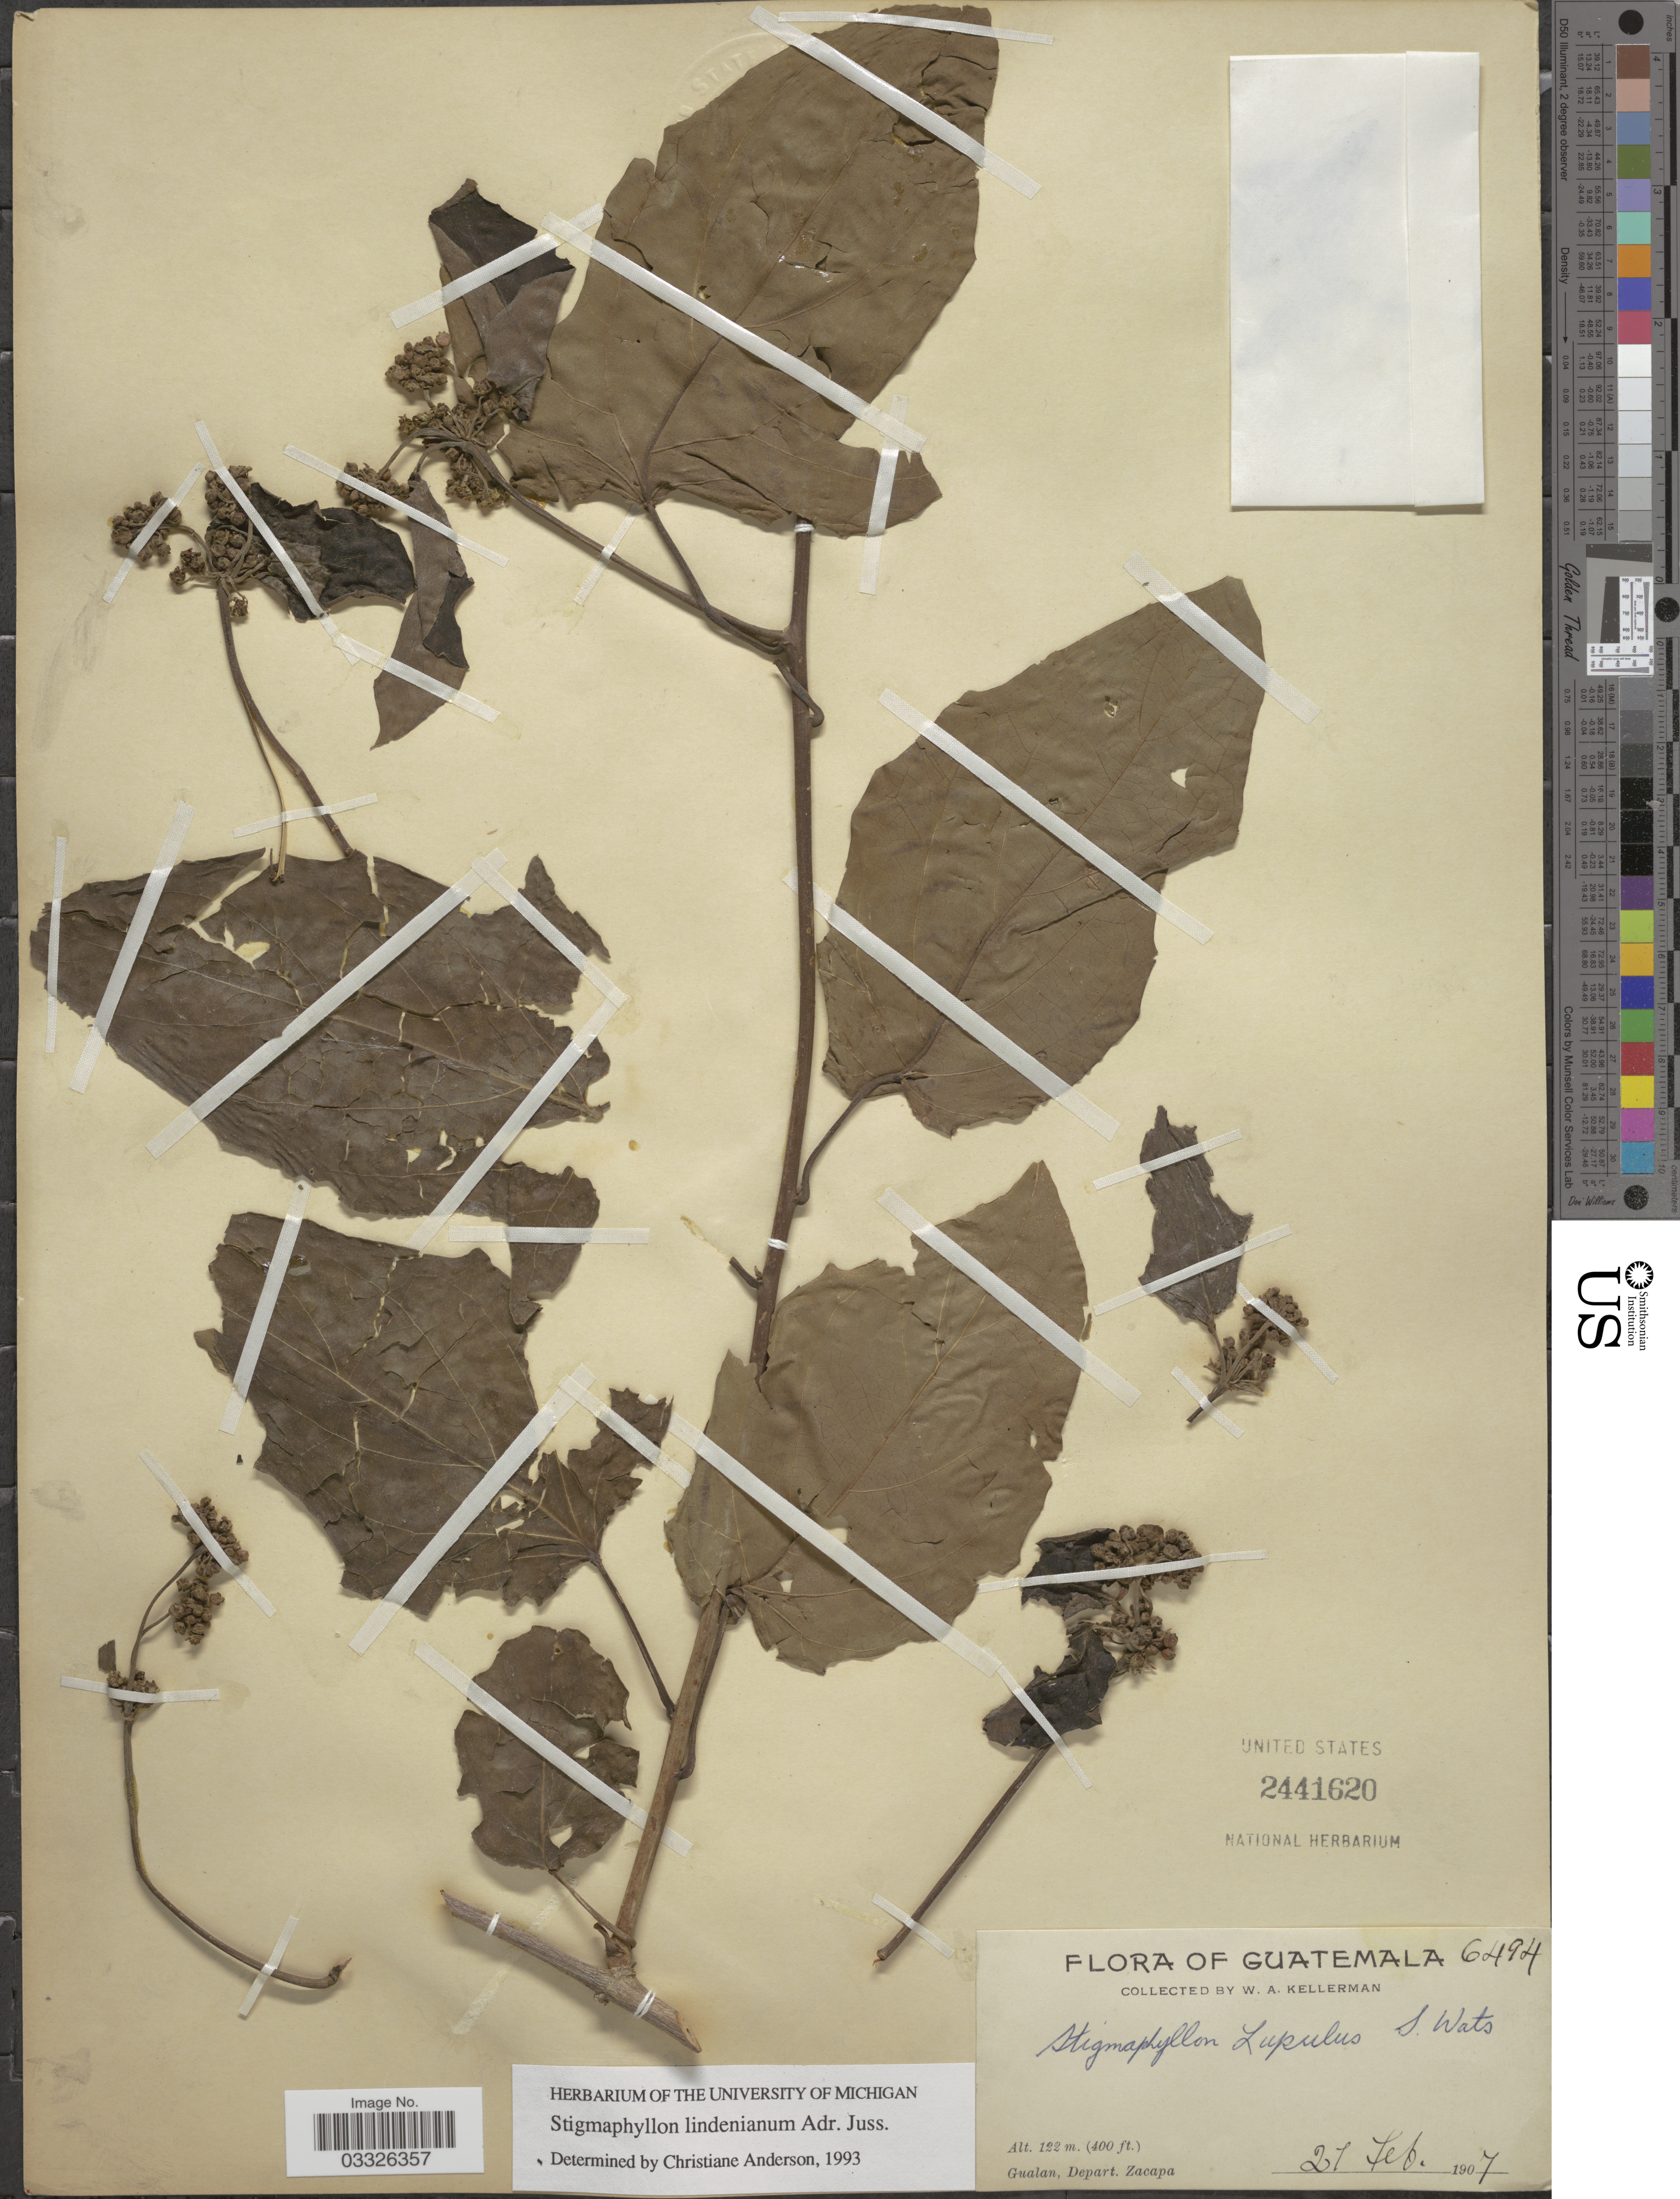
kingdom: Plantae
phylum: Tracheophyta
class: Magnoliopsida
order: Malpighiales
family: Malpighiaceae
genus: Stigmaphyllon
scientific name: Stigmaphyllon lindenianum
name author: A. Juss.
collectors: W. Kellerman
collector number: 6494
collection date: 1907-02-27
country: Guatemala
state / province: Zacapa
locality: Gualan, Depart. Zacapa.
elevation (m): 122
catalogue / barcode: US 2441620